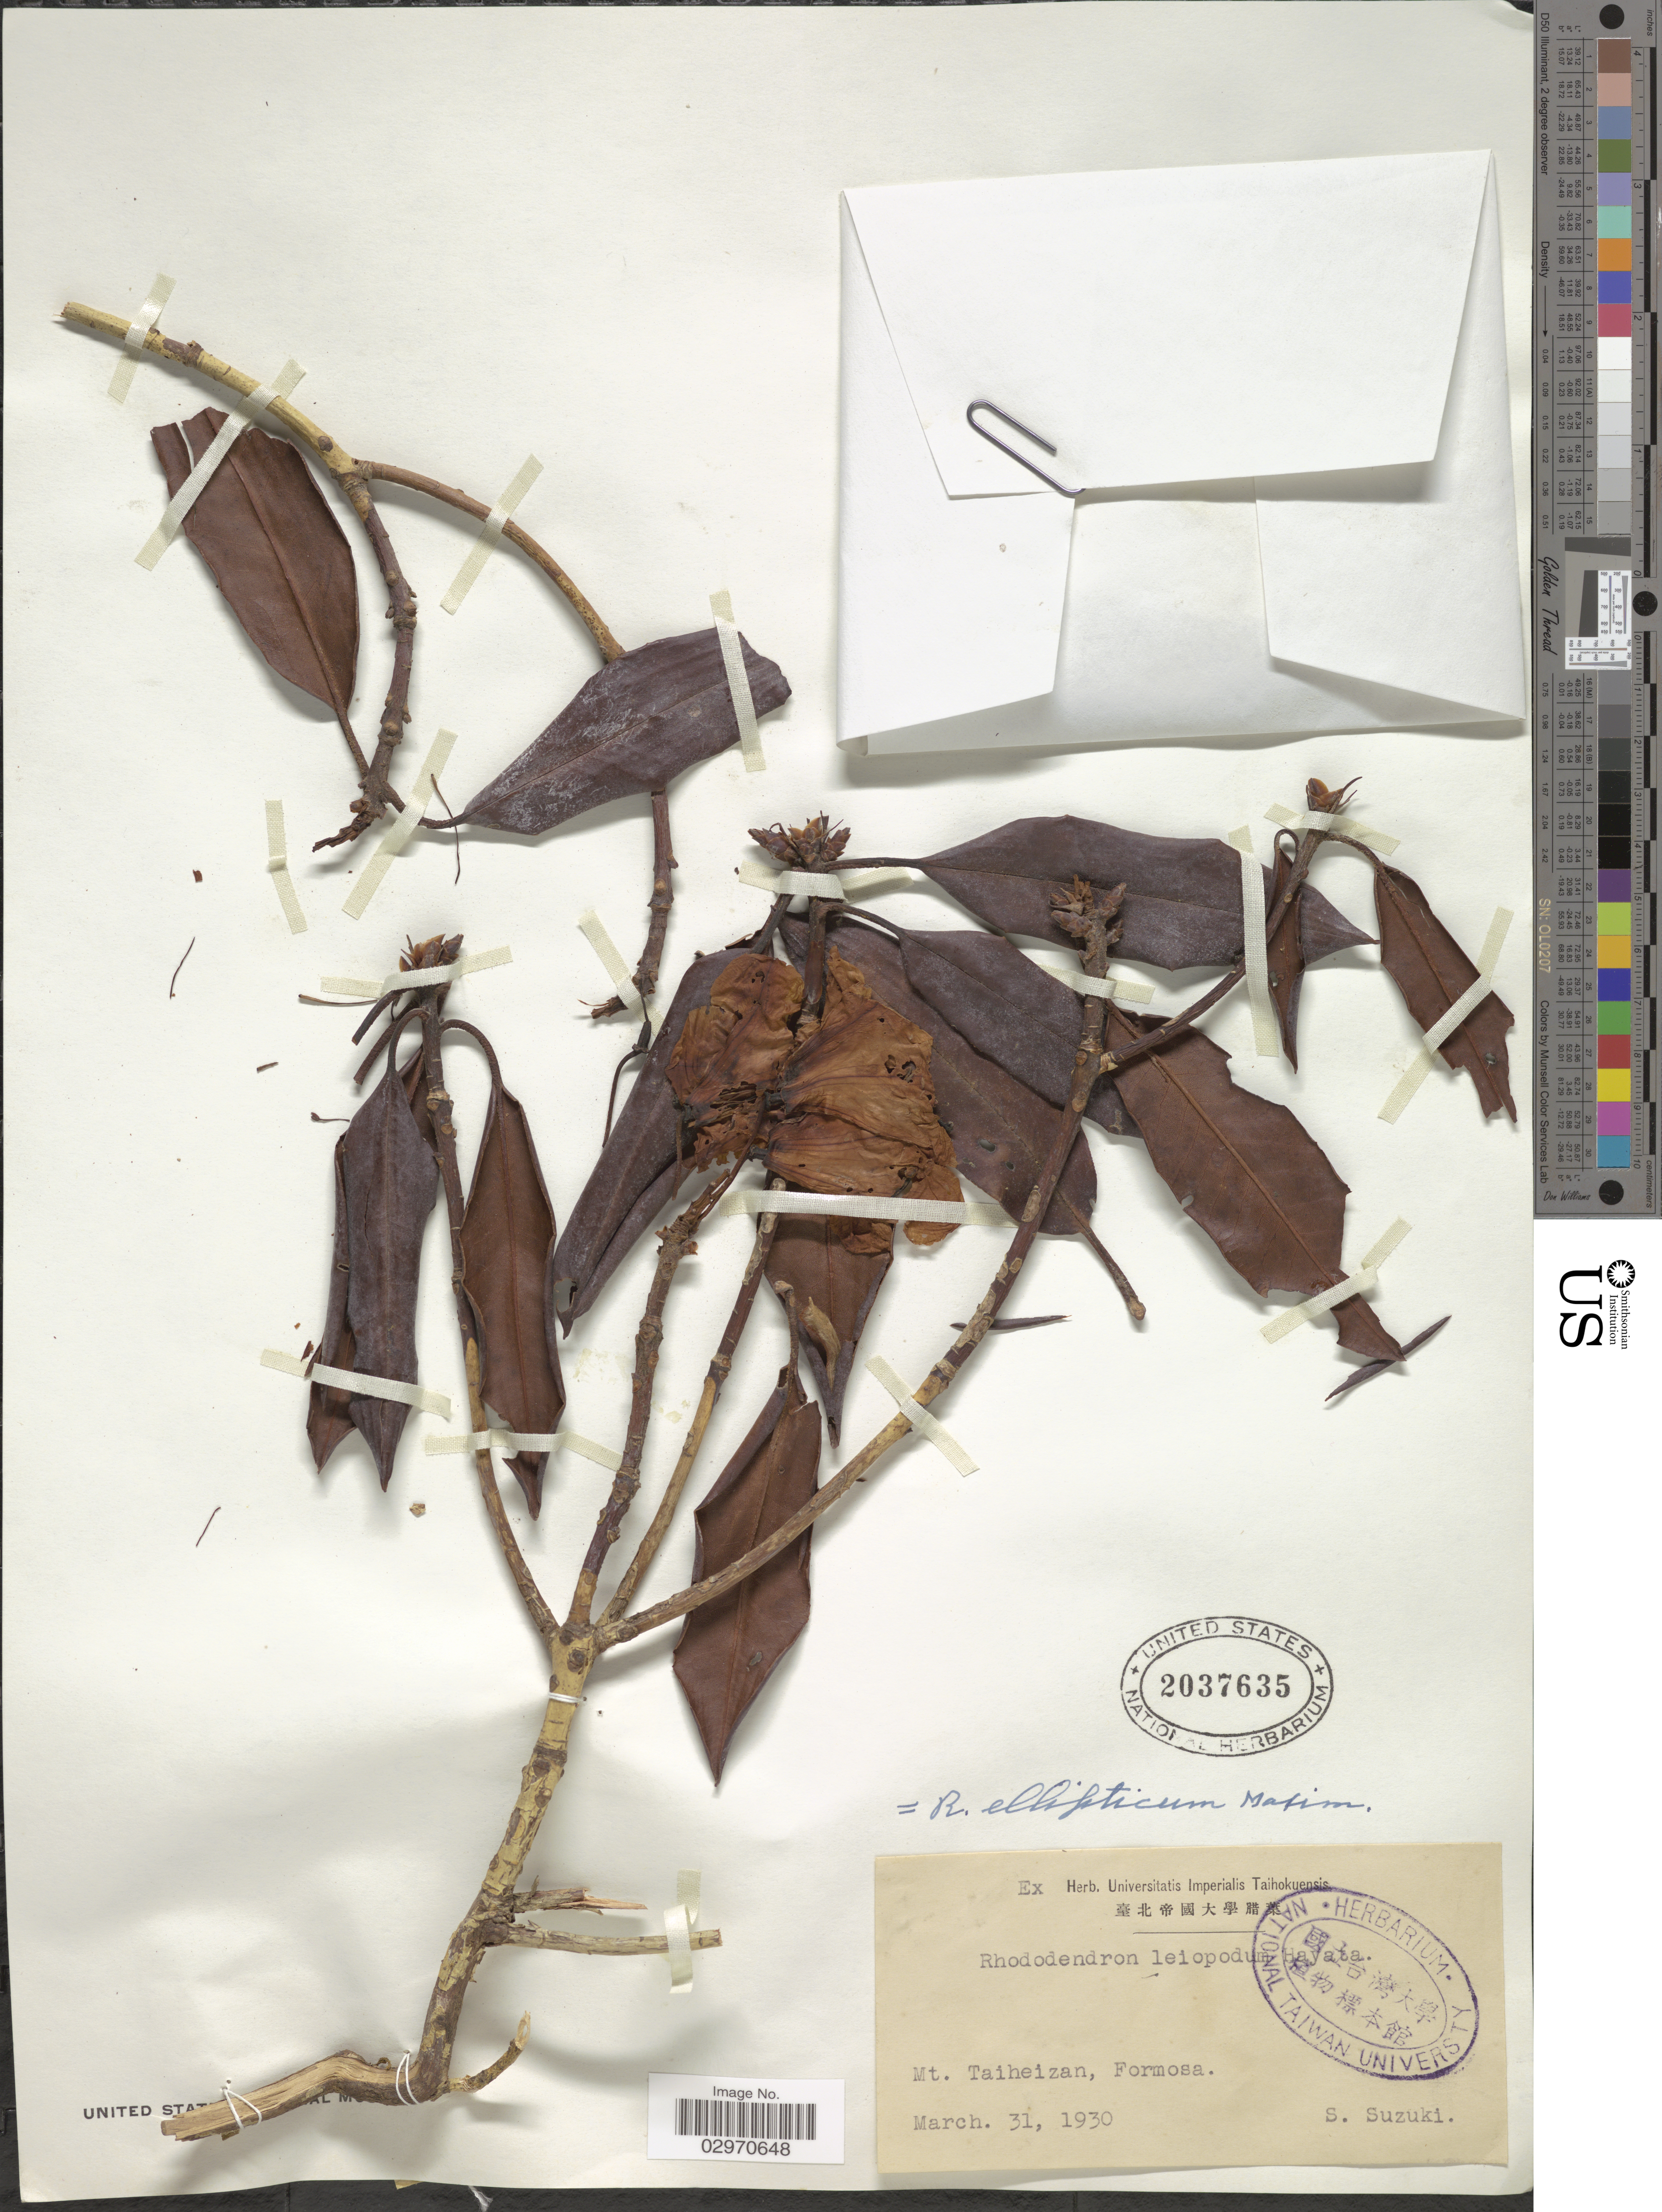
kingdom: Plantae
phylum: Tracheophyta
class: Magnoliopsida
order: Ericales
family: Ericaceae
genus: Rhododendron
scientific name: Rhododendron ellipticum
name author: Hoffmanns.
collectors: S. Suzuki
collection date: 1930-03-31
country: Taiwan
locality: Mt. Taiheizan, Formosa.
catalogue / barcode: US 2037635